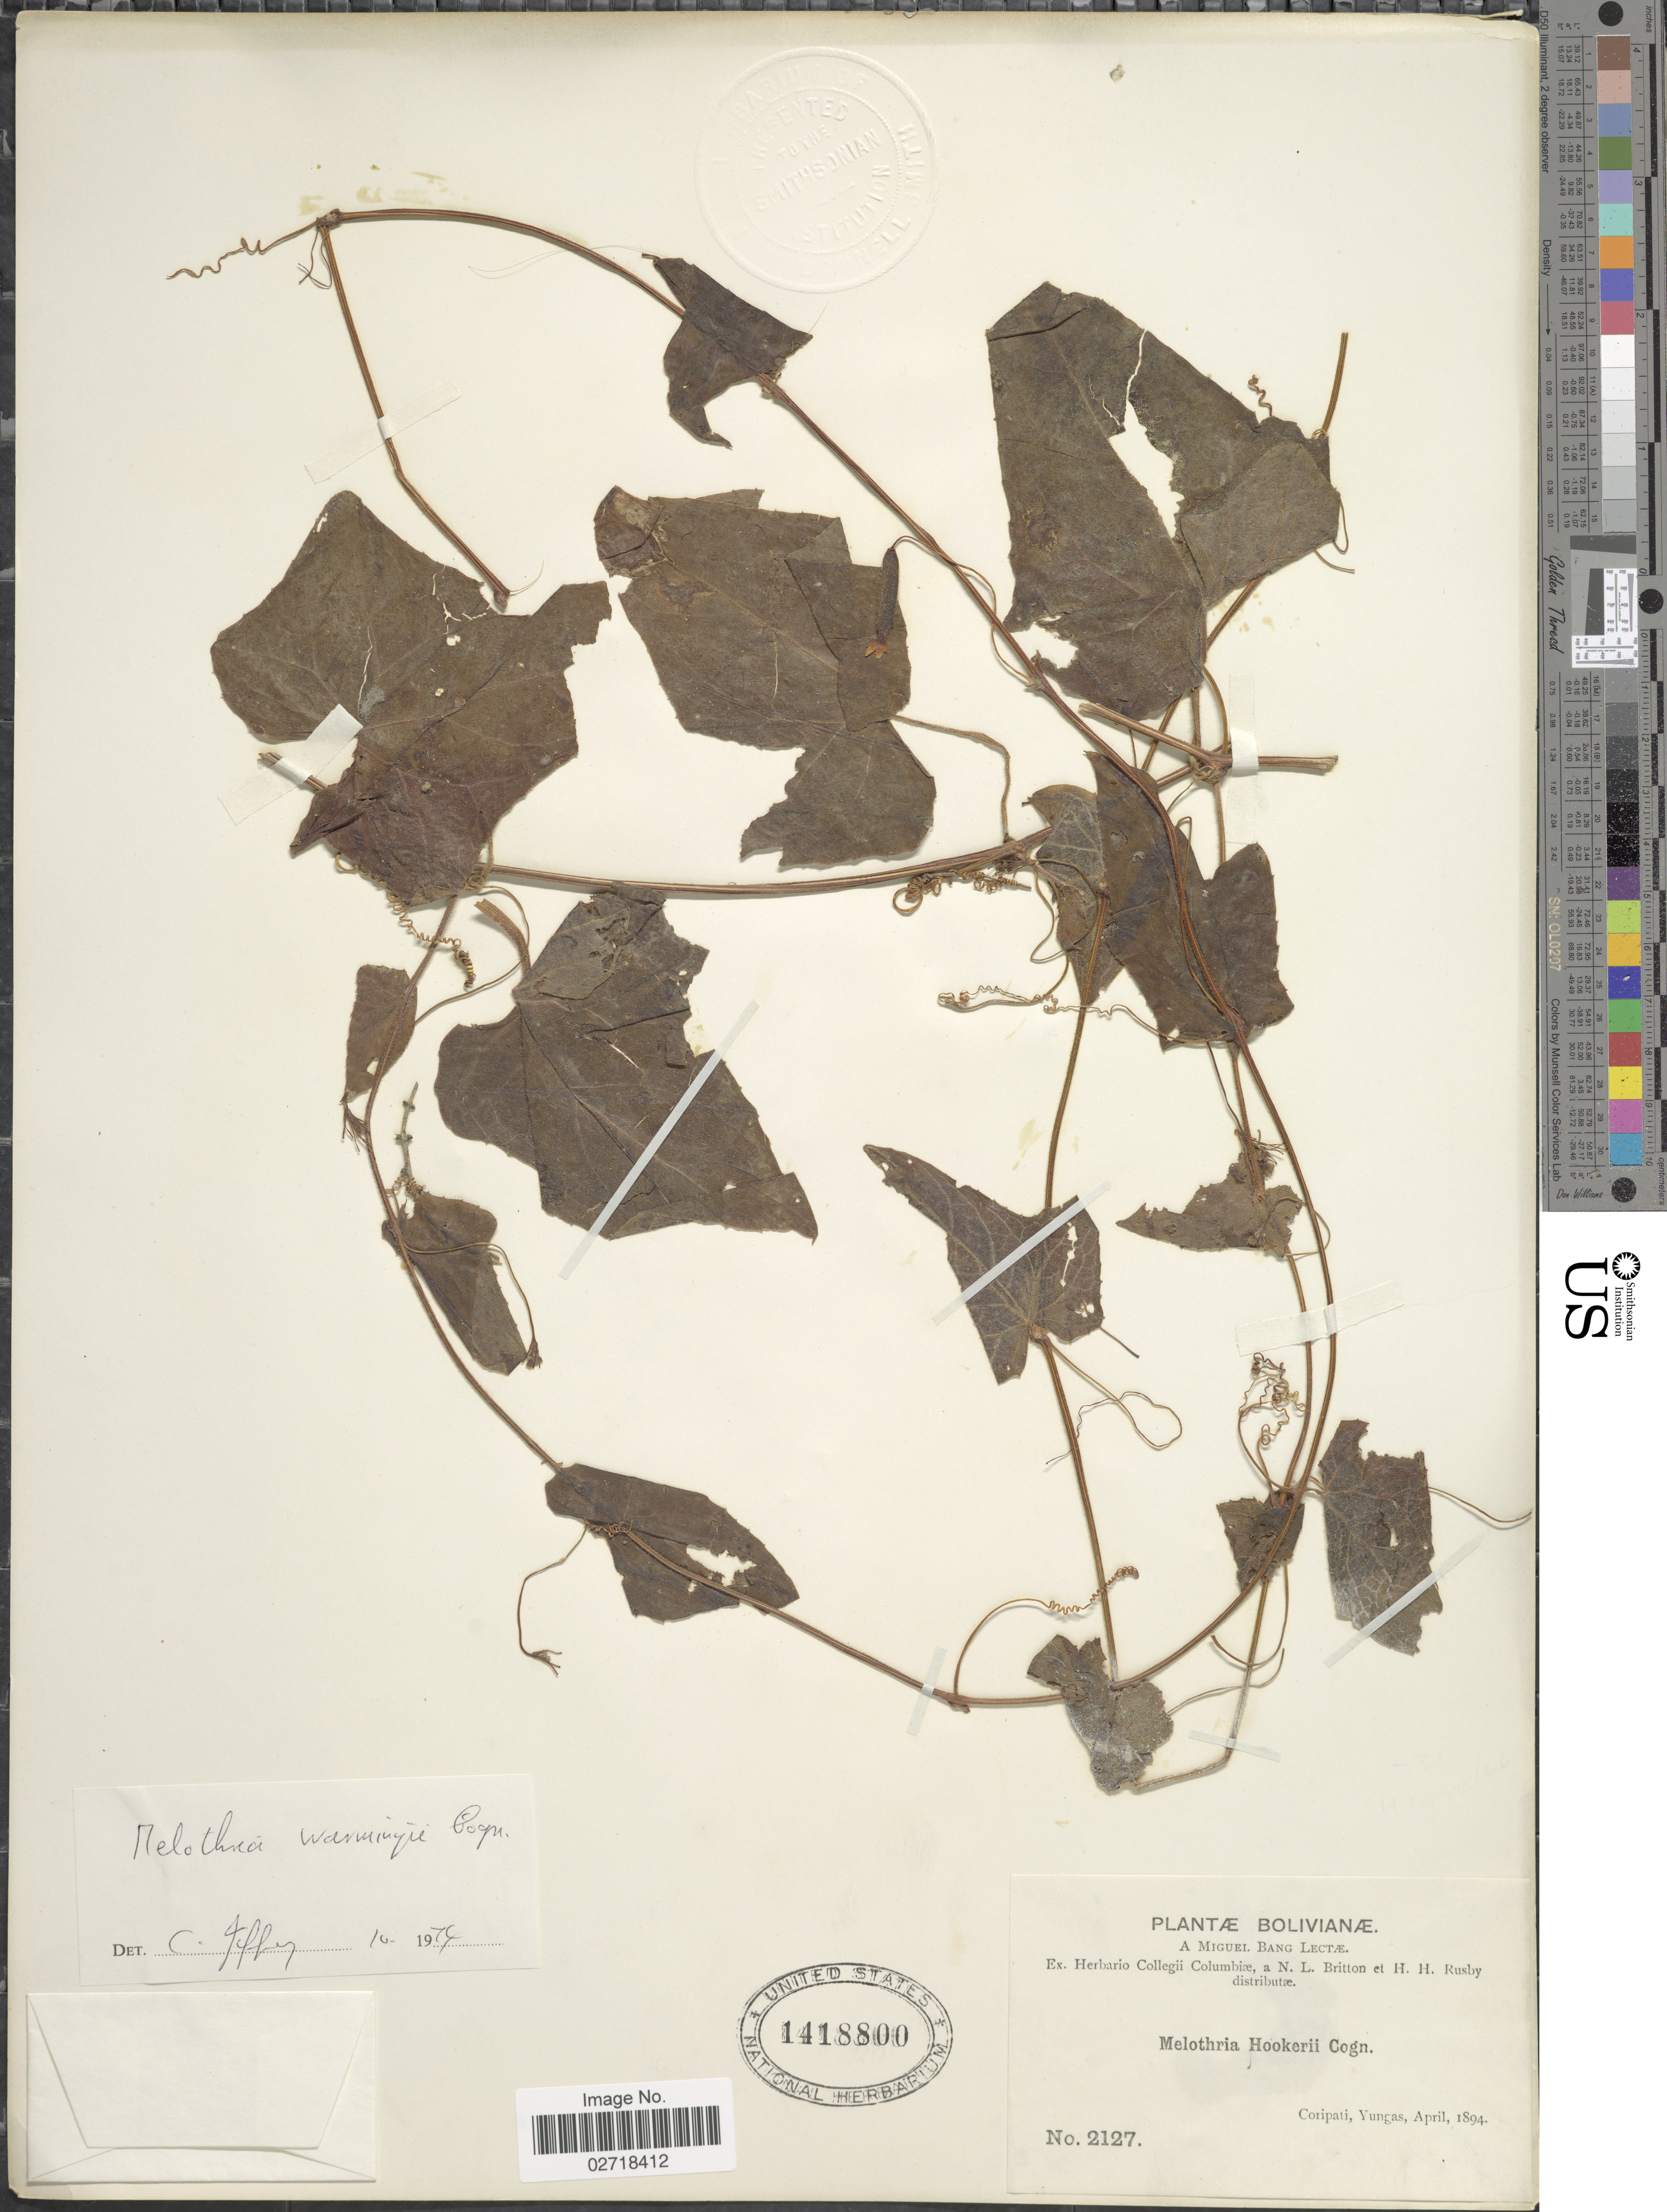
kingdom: Plantae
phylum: Tracheophyta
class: Magnoliopsida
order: Cucurbitales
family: Cucurbitaceae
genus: Melothria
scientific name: Melothria warmingii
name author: Cogn.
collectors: M. Bang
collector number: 2127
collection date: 1894-04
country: Bolivia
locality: Coripati, Yungas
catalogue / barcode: US 1418800